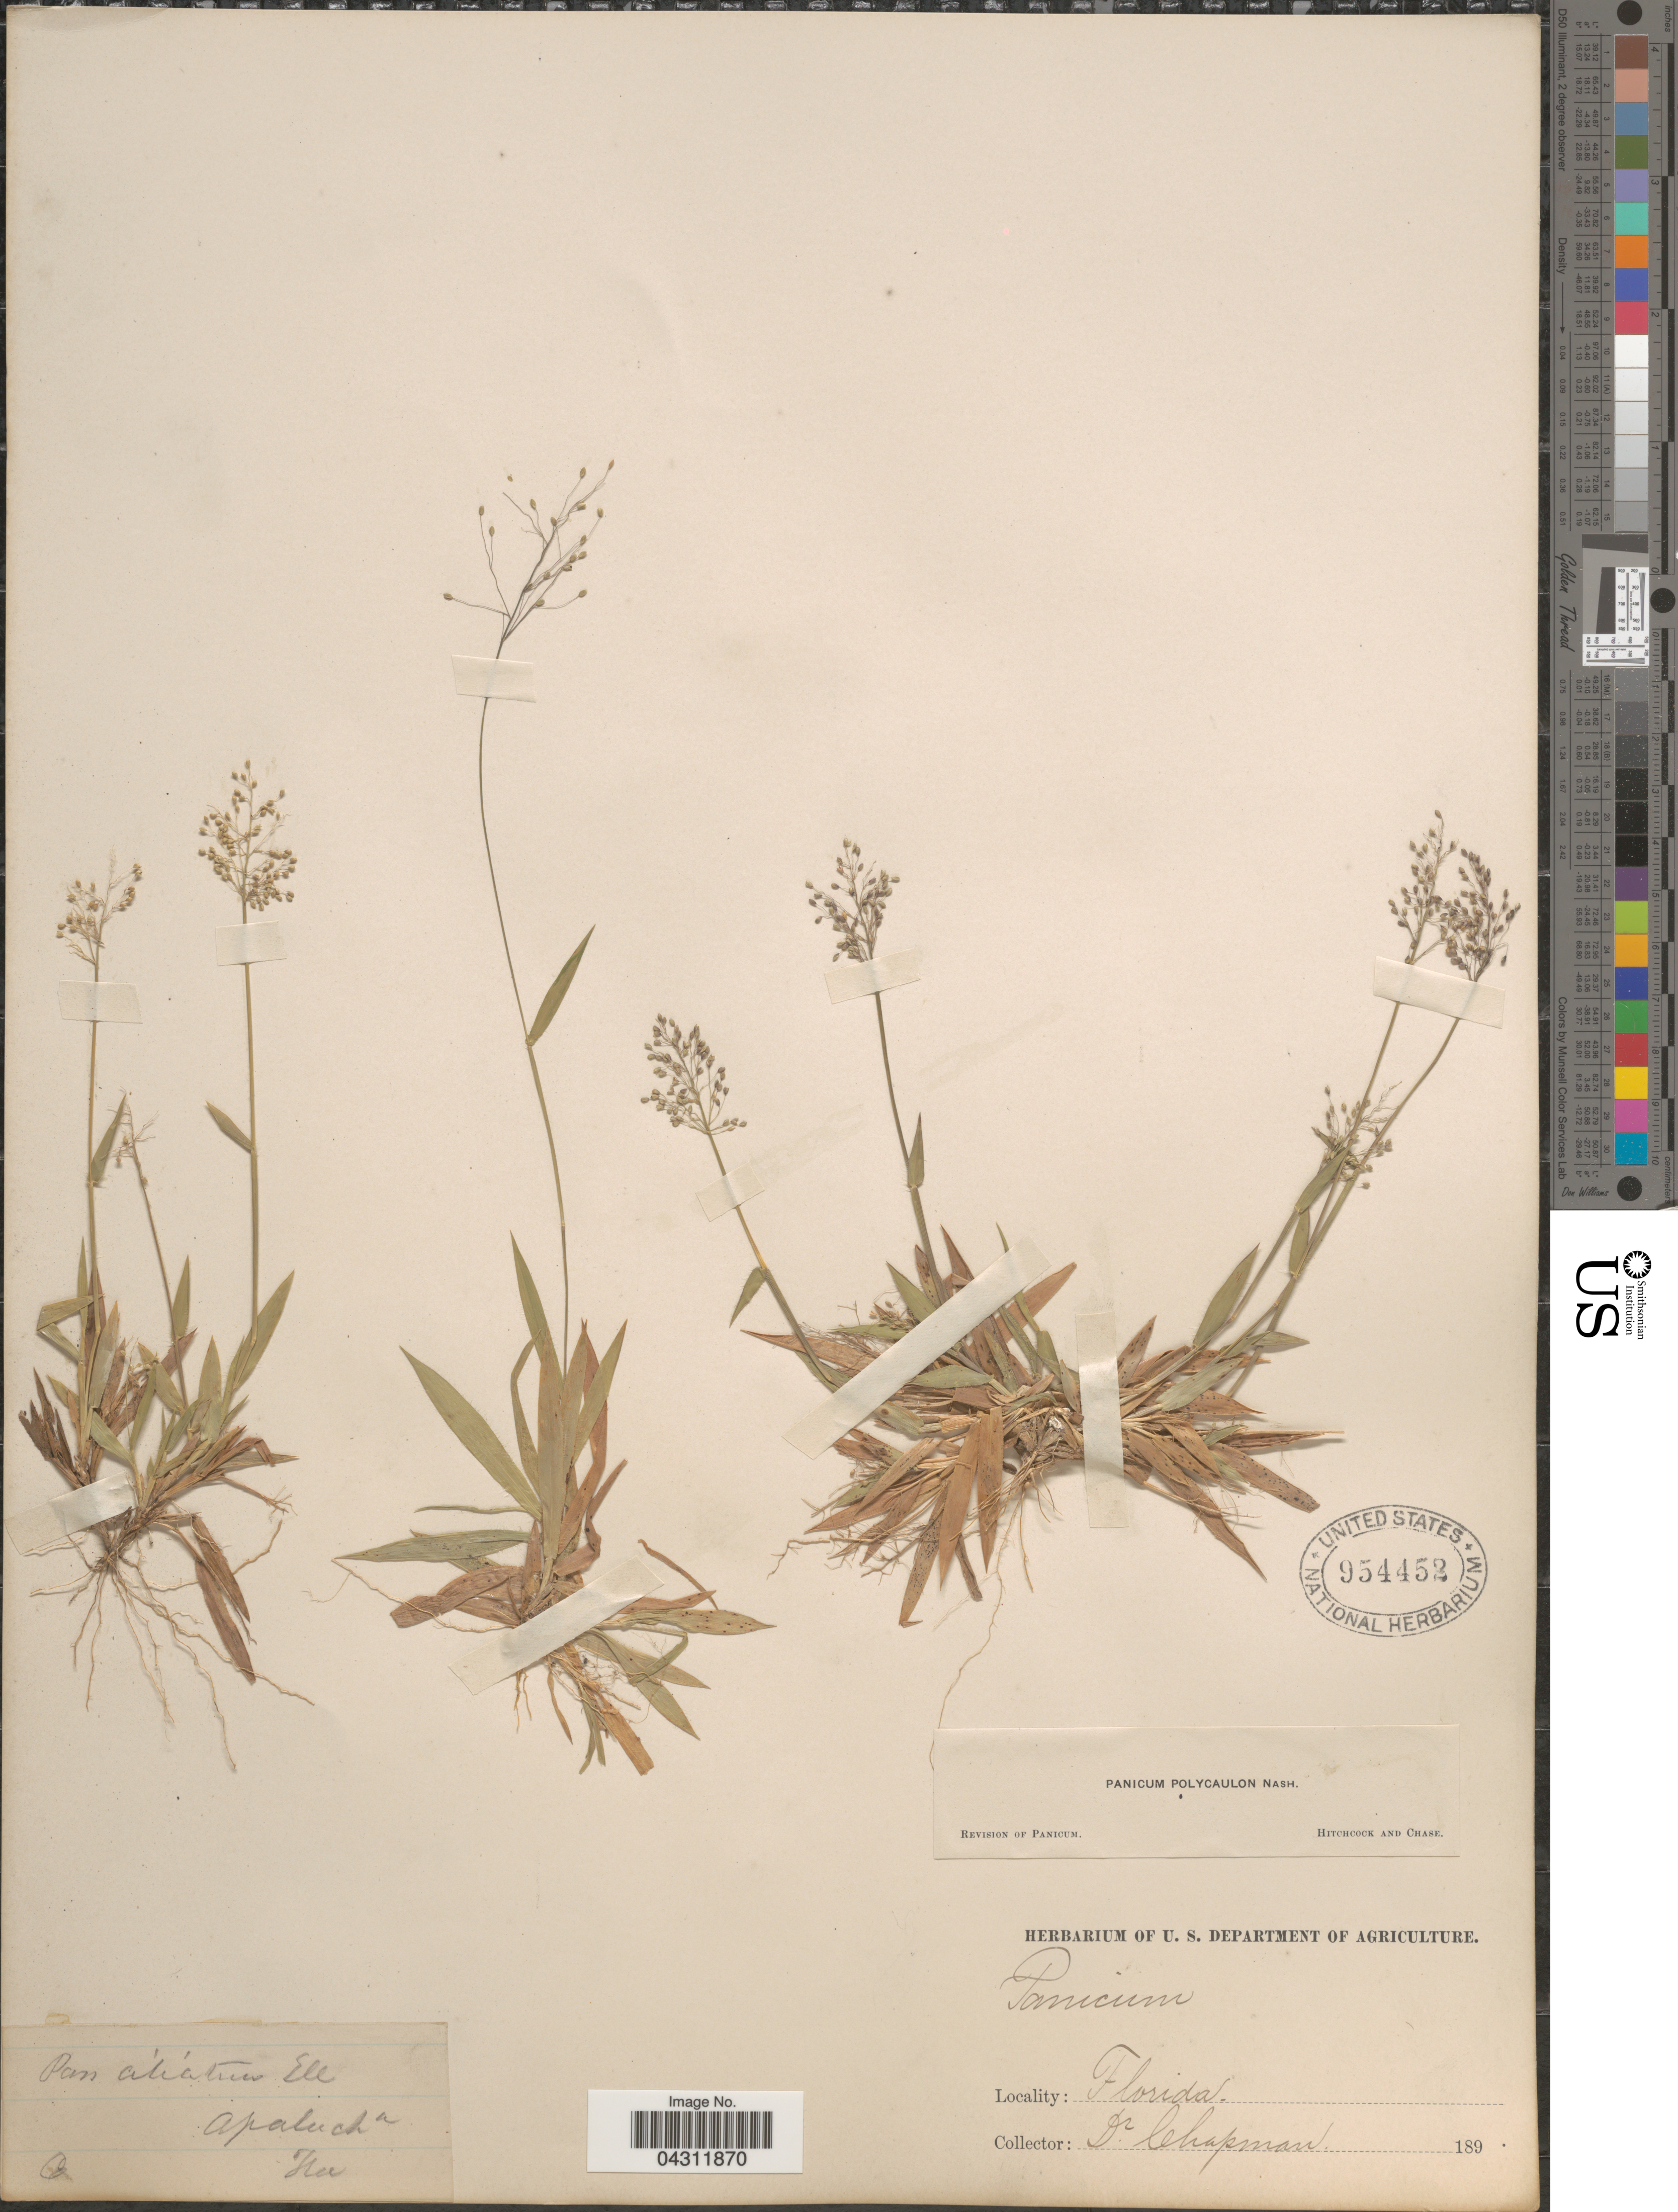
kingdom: Plantae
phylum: Tracheophyta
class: Liliopsida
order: Poales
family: Poaceae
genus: Dichanthelium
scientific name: Dichanthelium strigosum var. glabrescens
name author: (Griseb.) Freckmann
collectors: A. Chapman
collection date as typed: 189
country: United States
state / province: Florida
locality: Apalacha.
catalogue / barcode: US 954452